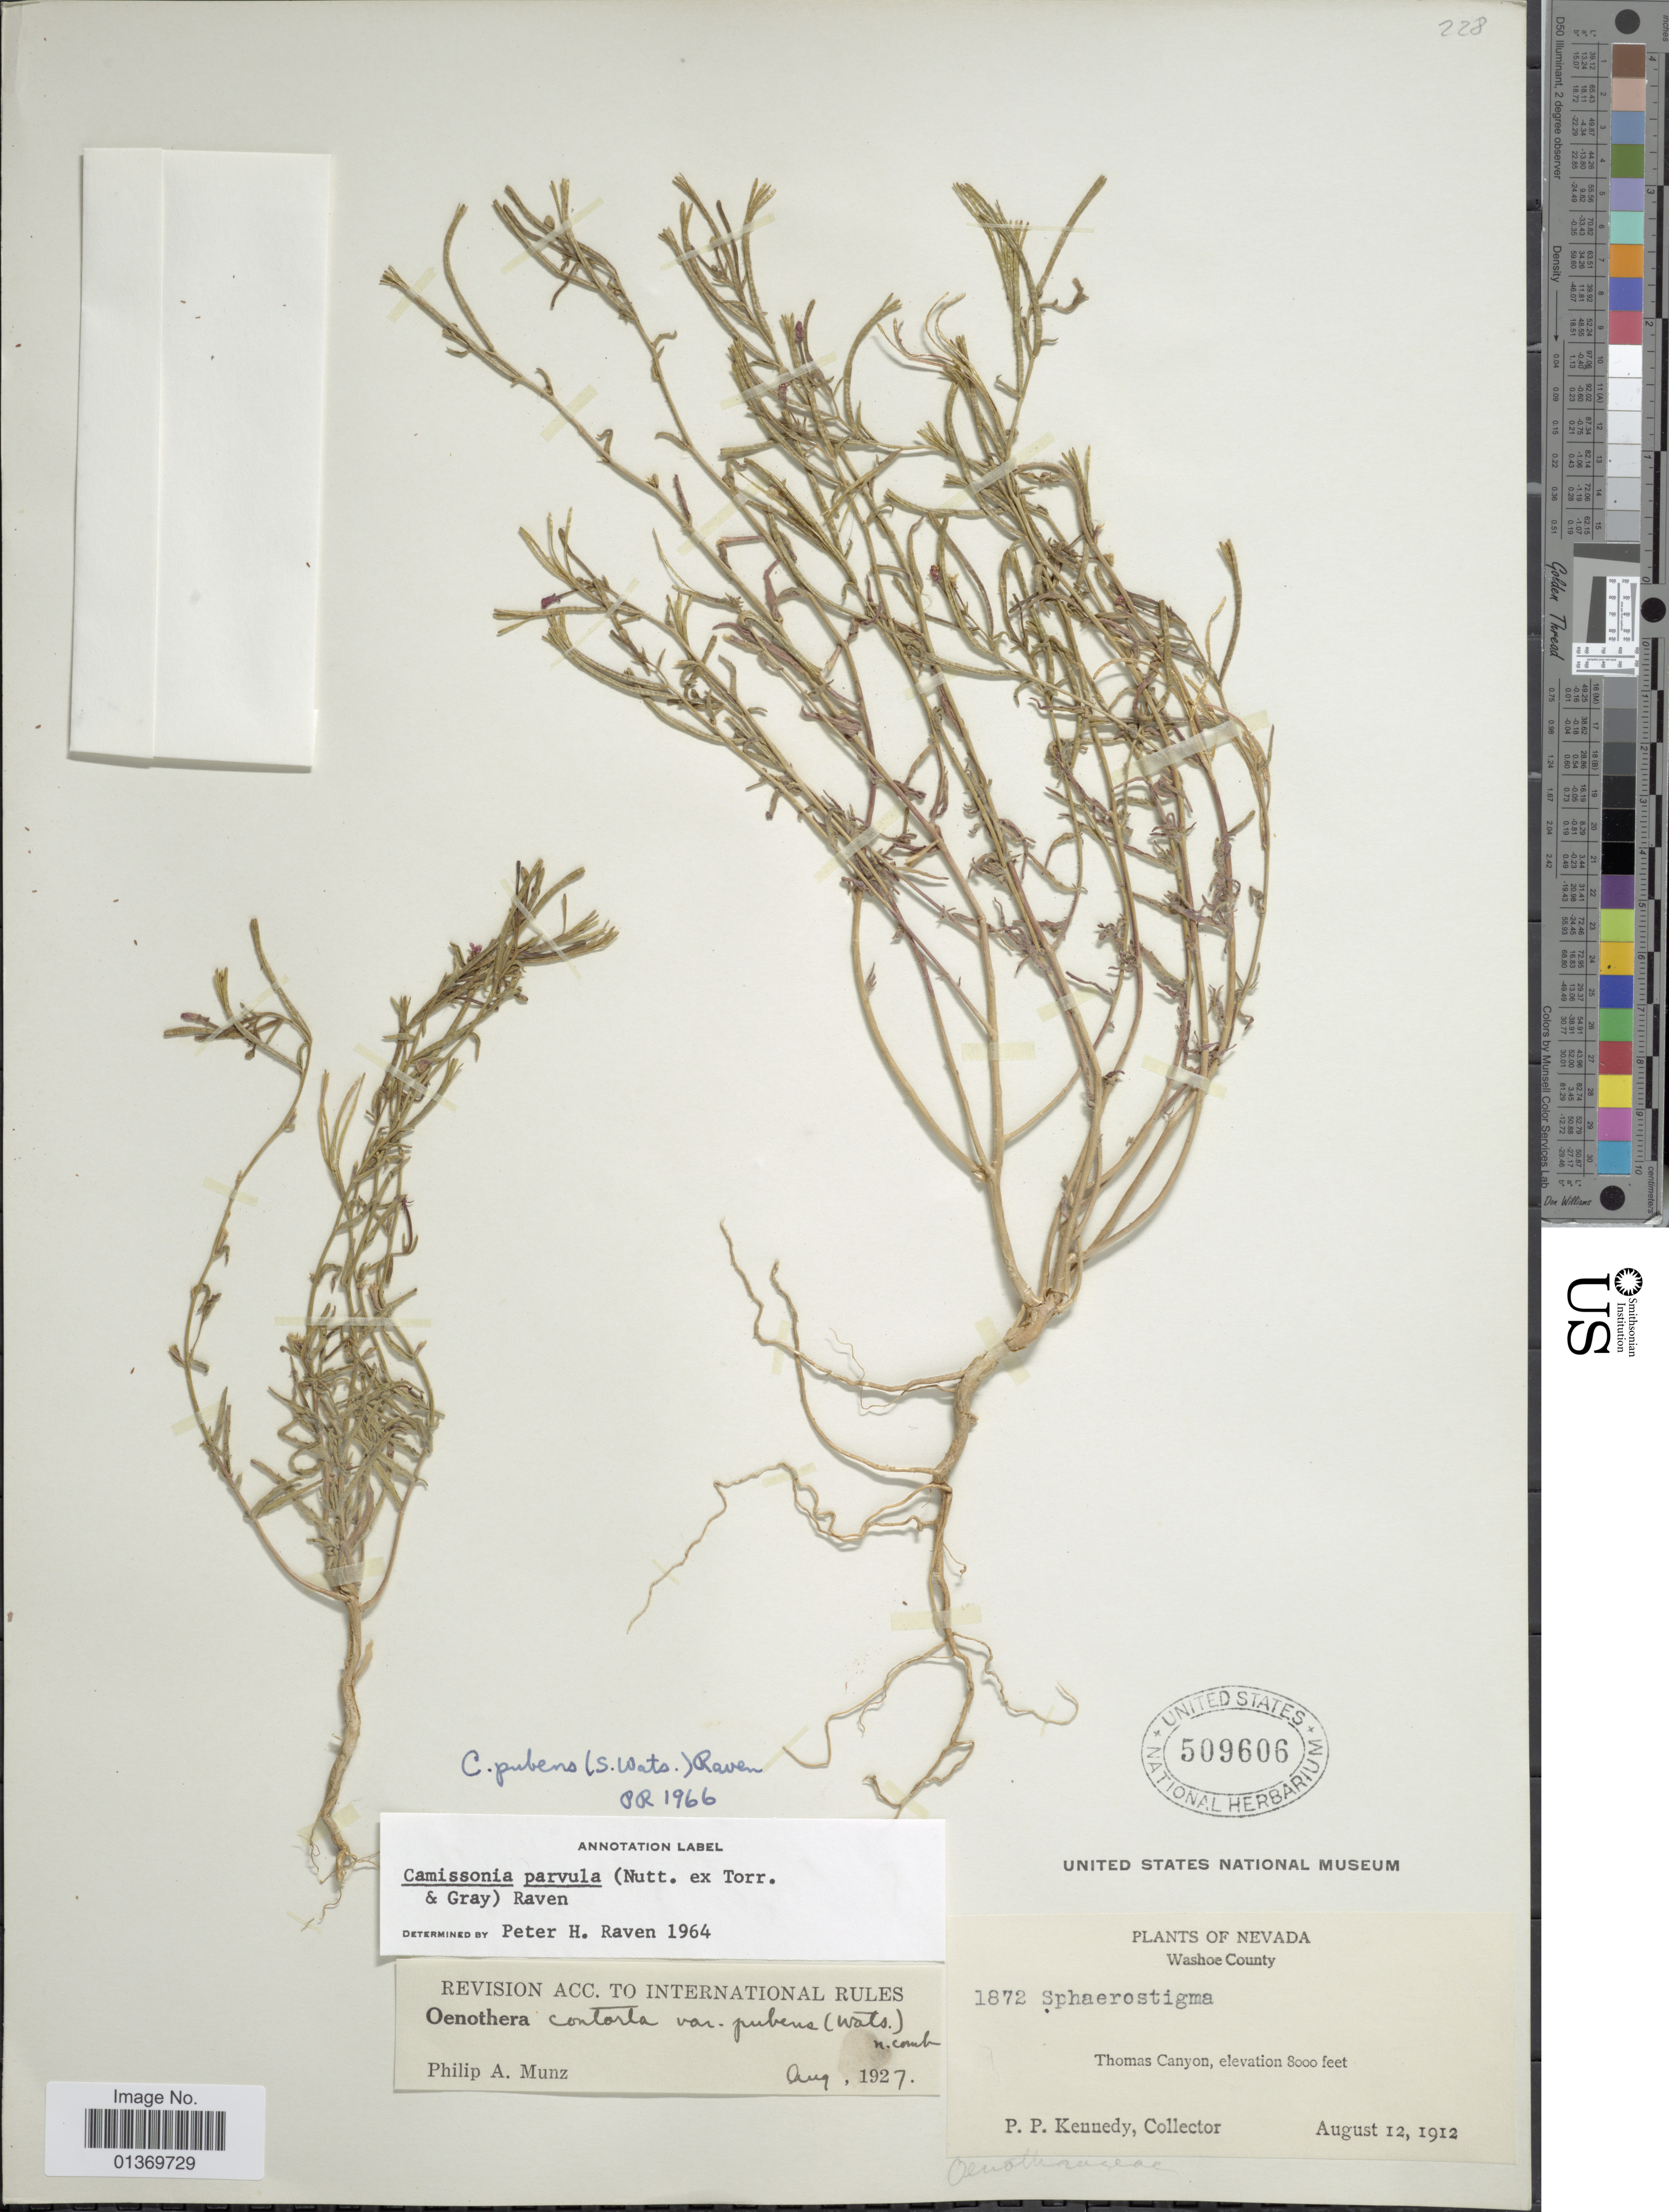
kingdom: Plantae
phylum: Tracheophyta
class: Magnoliopsida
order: Myrtales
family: Onagraceae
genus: Camissonia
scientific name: Camissonia pubens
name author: (S. Watson) P.H. Raven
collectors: P. Kennedy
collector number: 1872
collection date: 1912-08-12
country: United States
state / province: Nevada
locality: Washoe County, Thomas Canyon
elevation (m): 2438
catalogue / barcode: US 509606